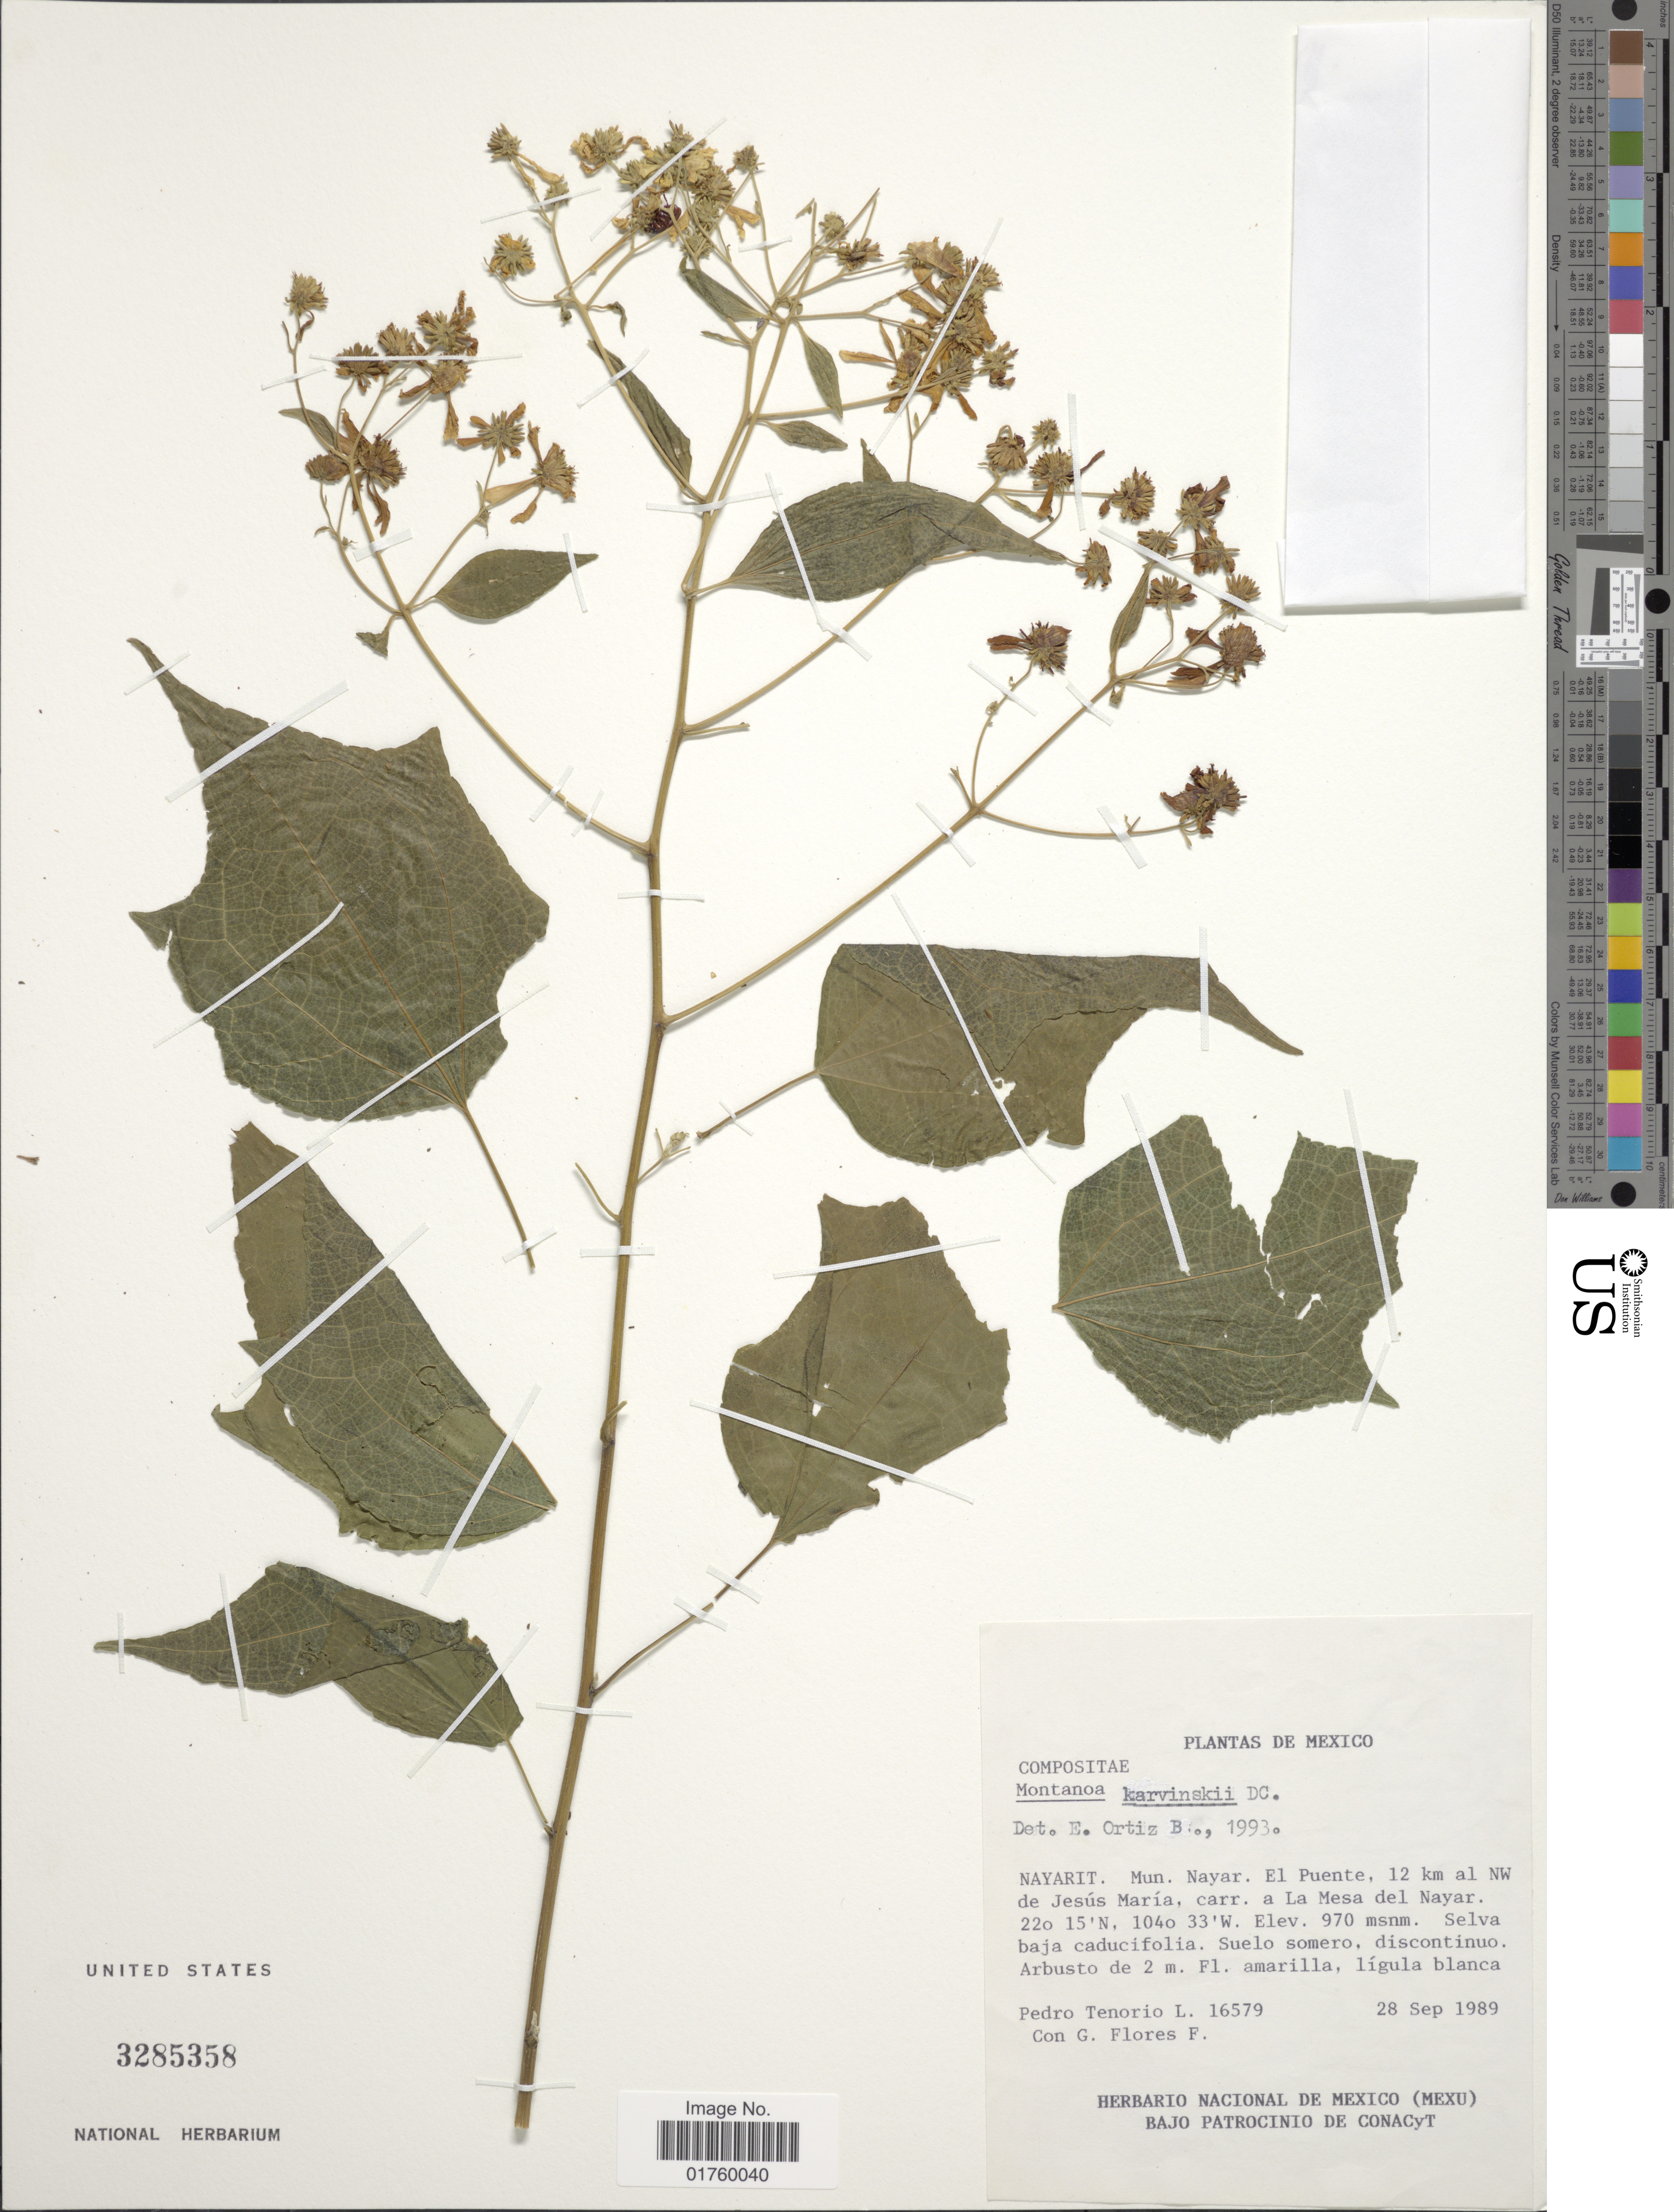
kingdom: Plantae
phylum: Tracheophyta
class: Magnoliopsida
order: Asterales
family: Asteraceae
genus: Montanoa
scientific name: Montanoa karwinskii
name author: DC.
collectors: P. Tenorio L. & G. Flores F.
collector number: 16579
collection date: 1989-09-28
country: Mexico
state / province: Nayarit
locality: Mun. Nayar. El Puente, 12 km al NW de Jesus Maria, carr. a La Mesa del Nayar.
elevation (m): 970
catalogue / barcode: US 3285358